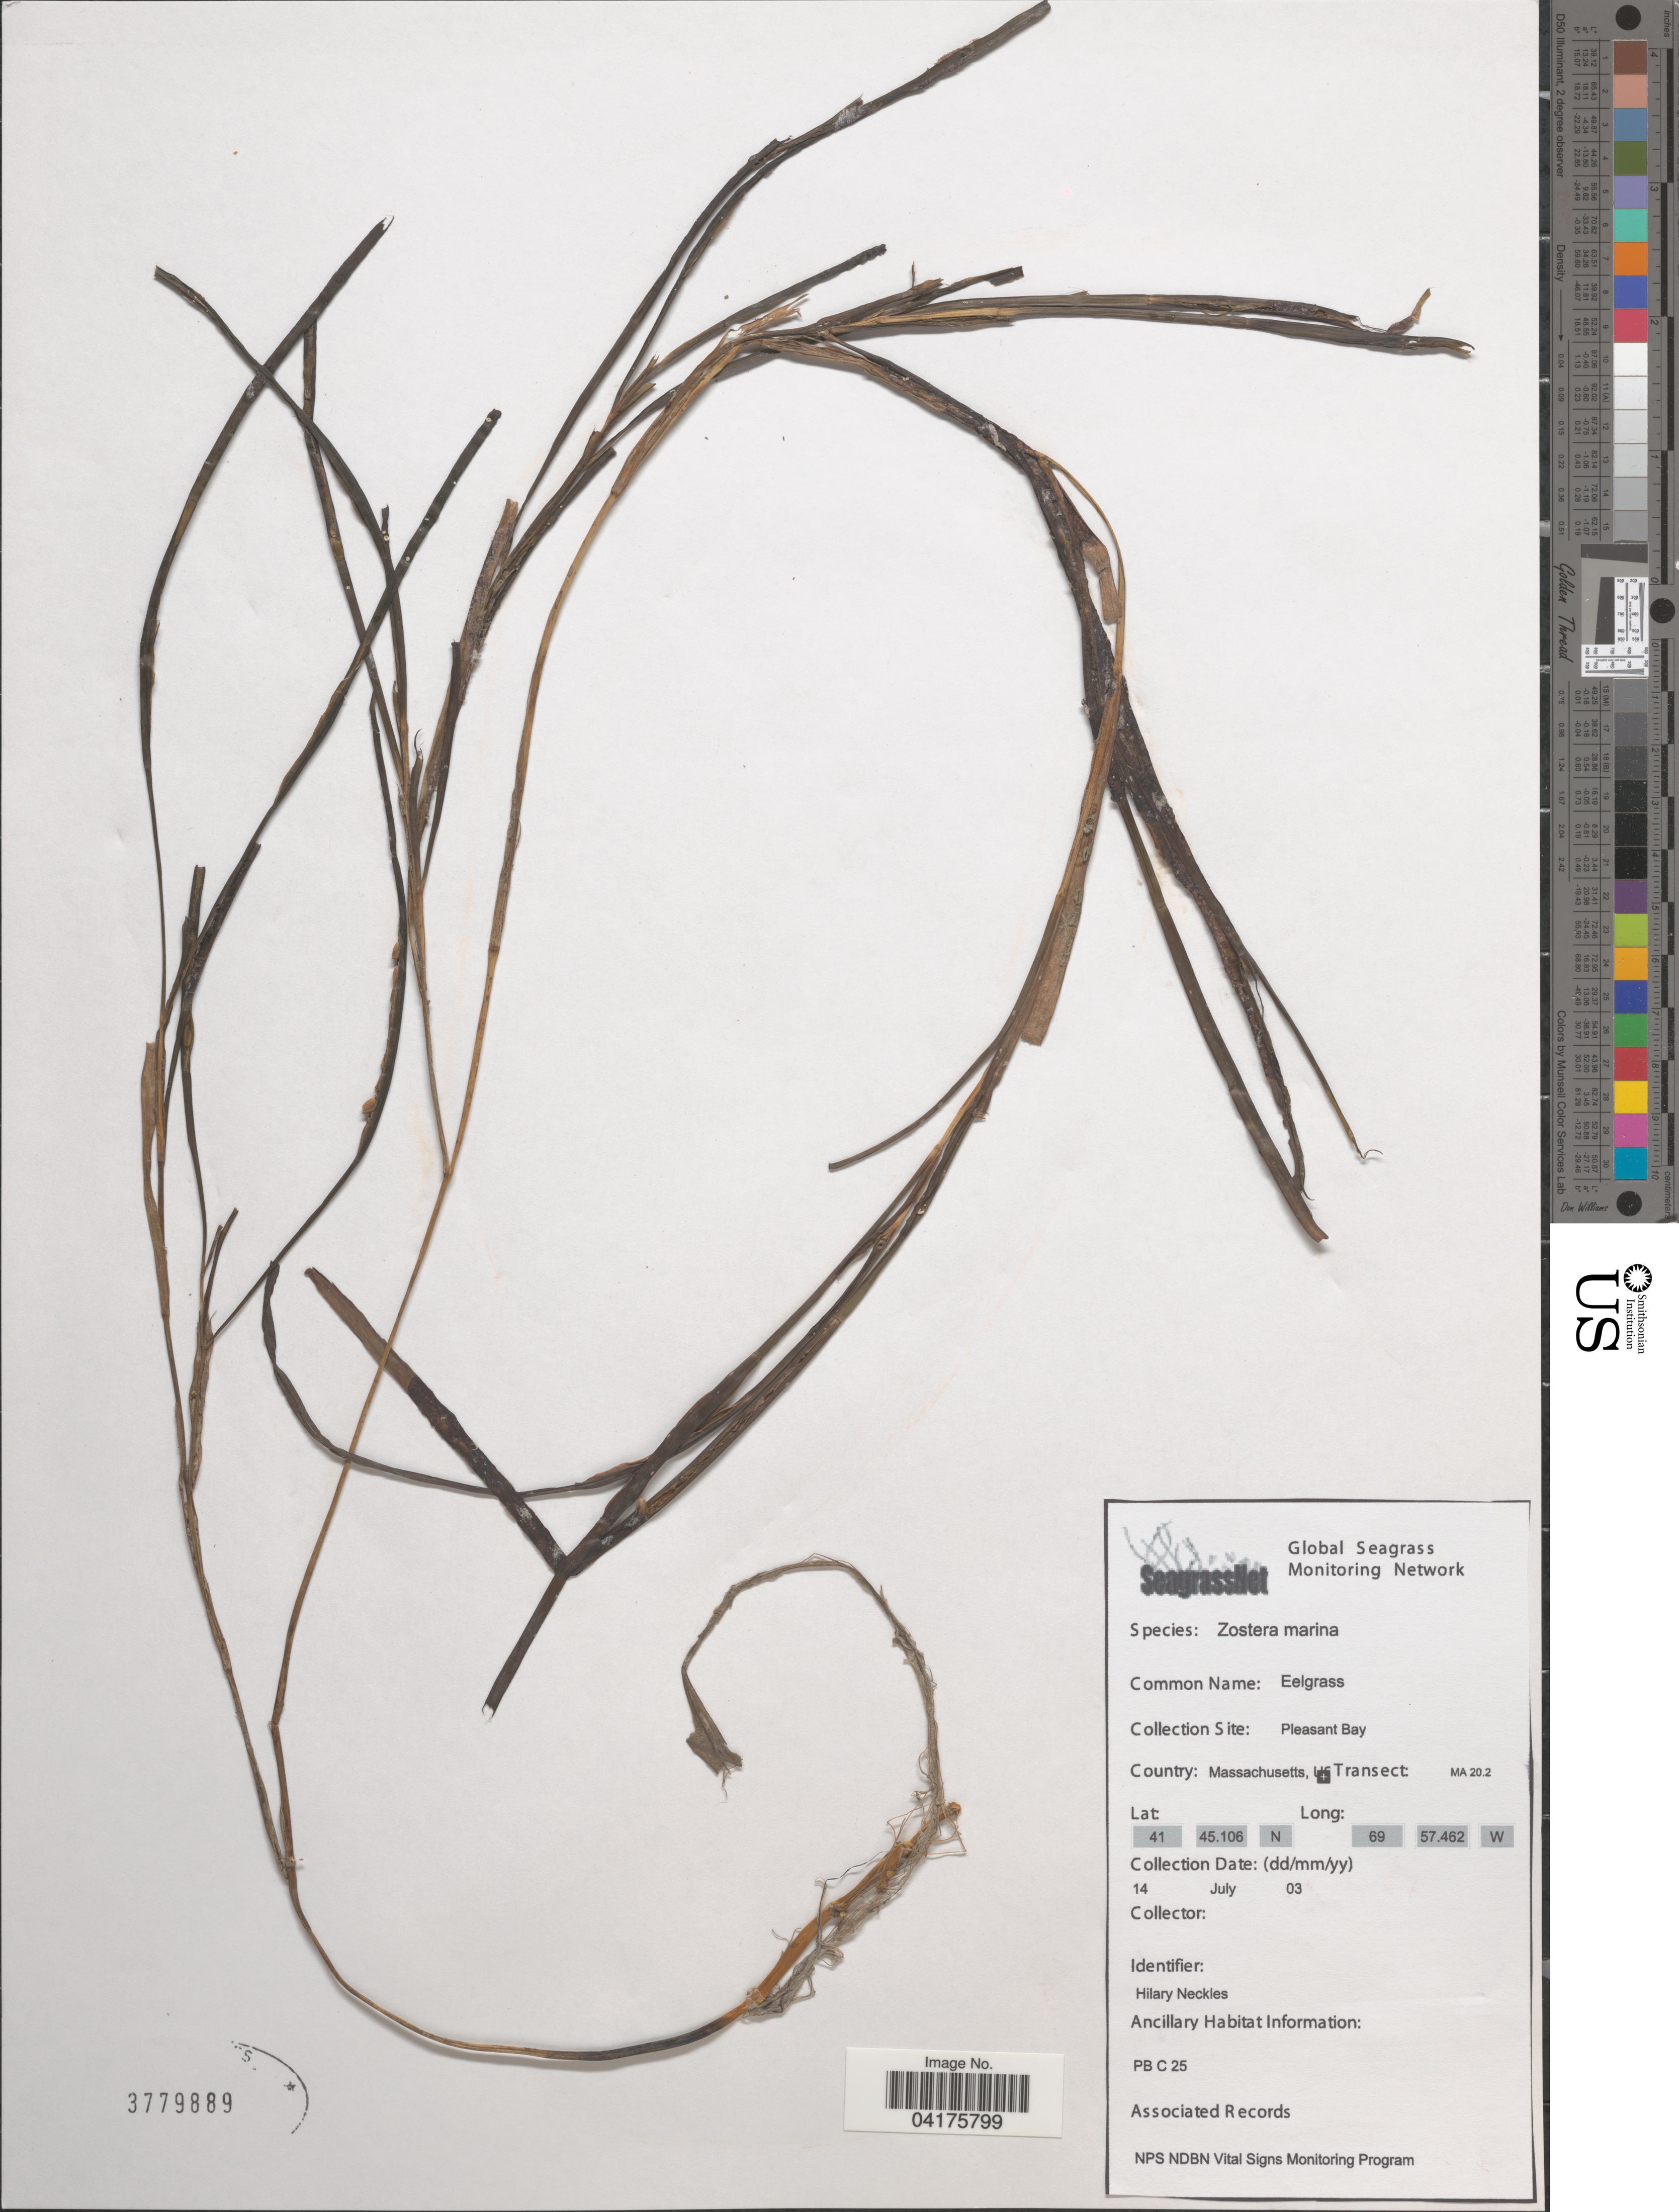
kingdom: Plantae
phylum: Tracheophyta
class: Liliopsida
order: Alismatales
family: Zosteraceae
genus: Zostera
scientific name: Zostera marina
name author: L.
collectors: H. Neckles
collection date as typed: Transcribed d/m/y: 14/7/3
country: United States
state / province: Massachusetts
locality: Pleasant Bay.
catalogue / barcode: US 3779889